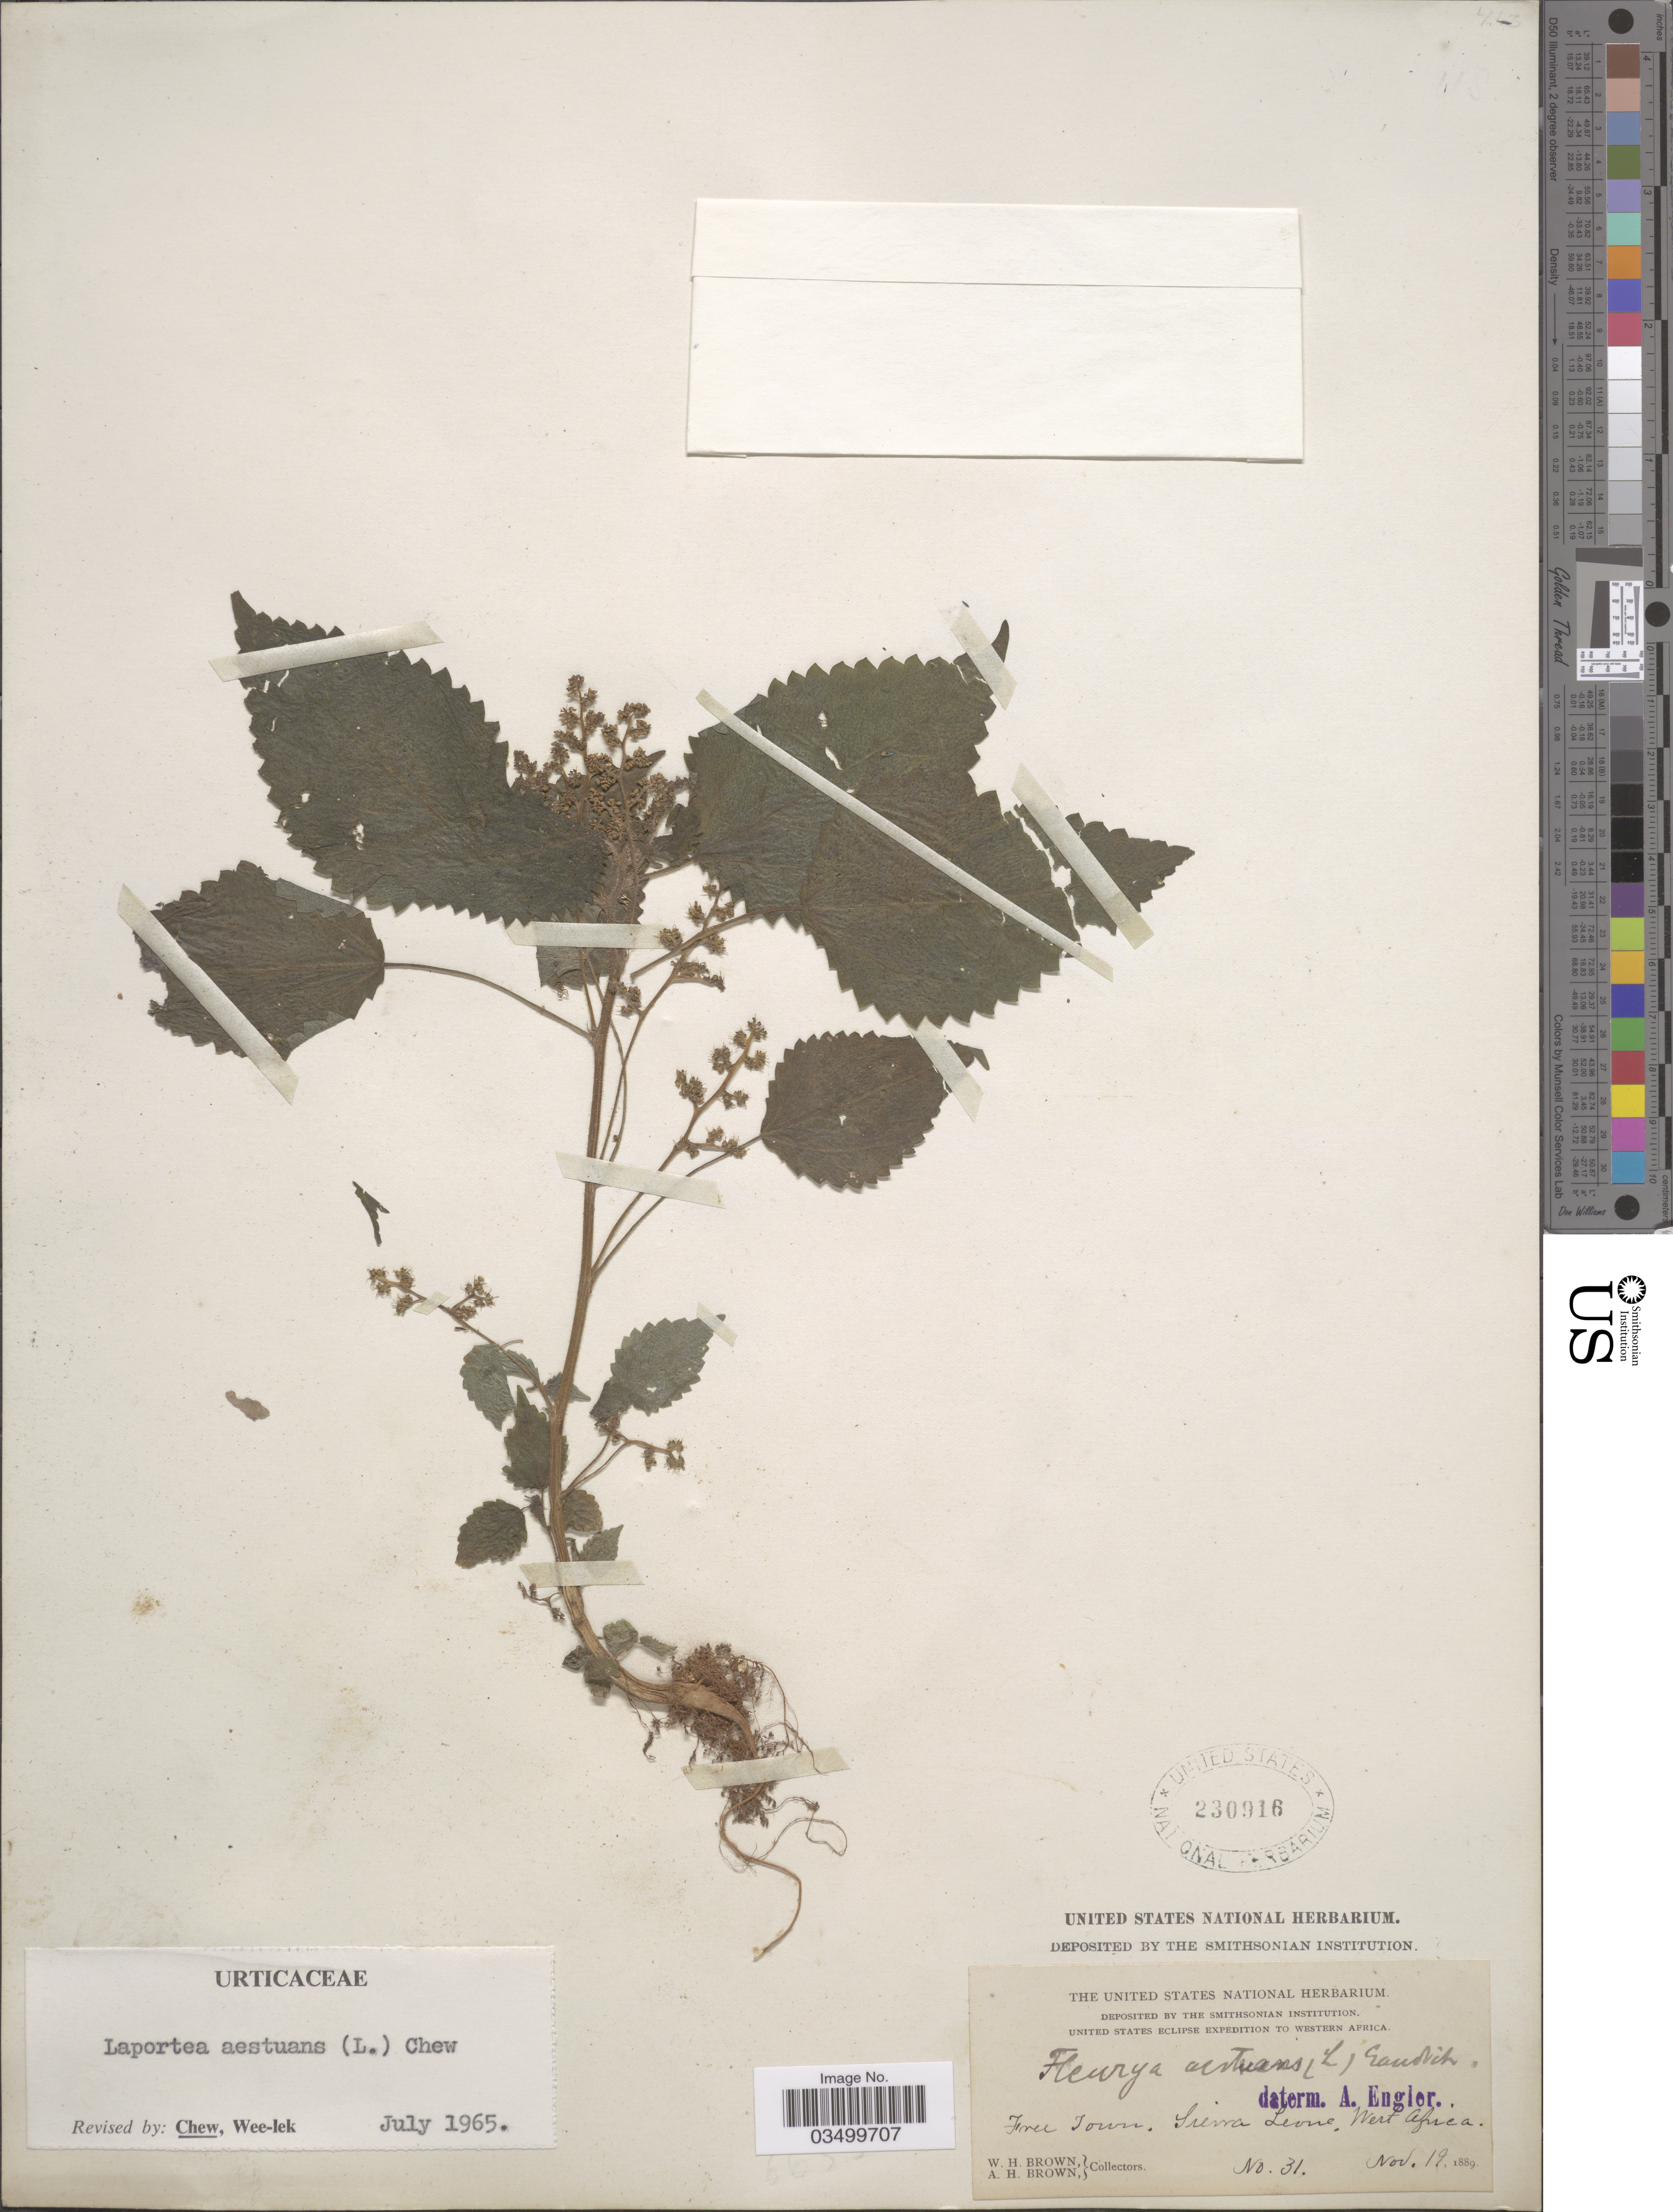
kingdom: Plantae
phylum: Tracheophyta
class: Magnoliopsida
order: Rosales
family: Urticaceae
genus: Laportea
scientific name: Laportea aestuans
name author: (L.) Chew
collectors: W. H. Brown & A. H. Brown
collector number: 31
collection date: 1889-11-19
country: Sierra Leone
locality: Western Africa. Free Town. Sierra Leone, West Africa.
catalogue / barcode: US 230916